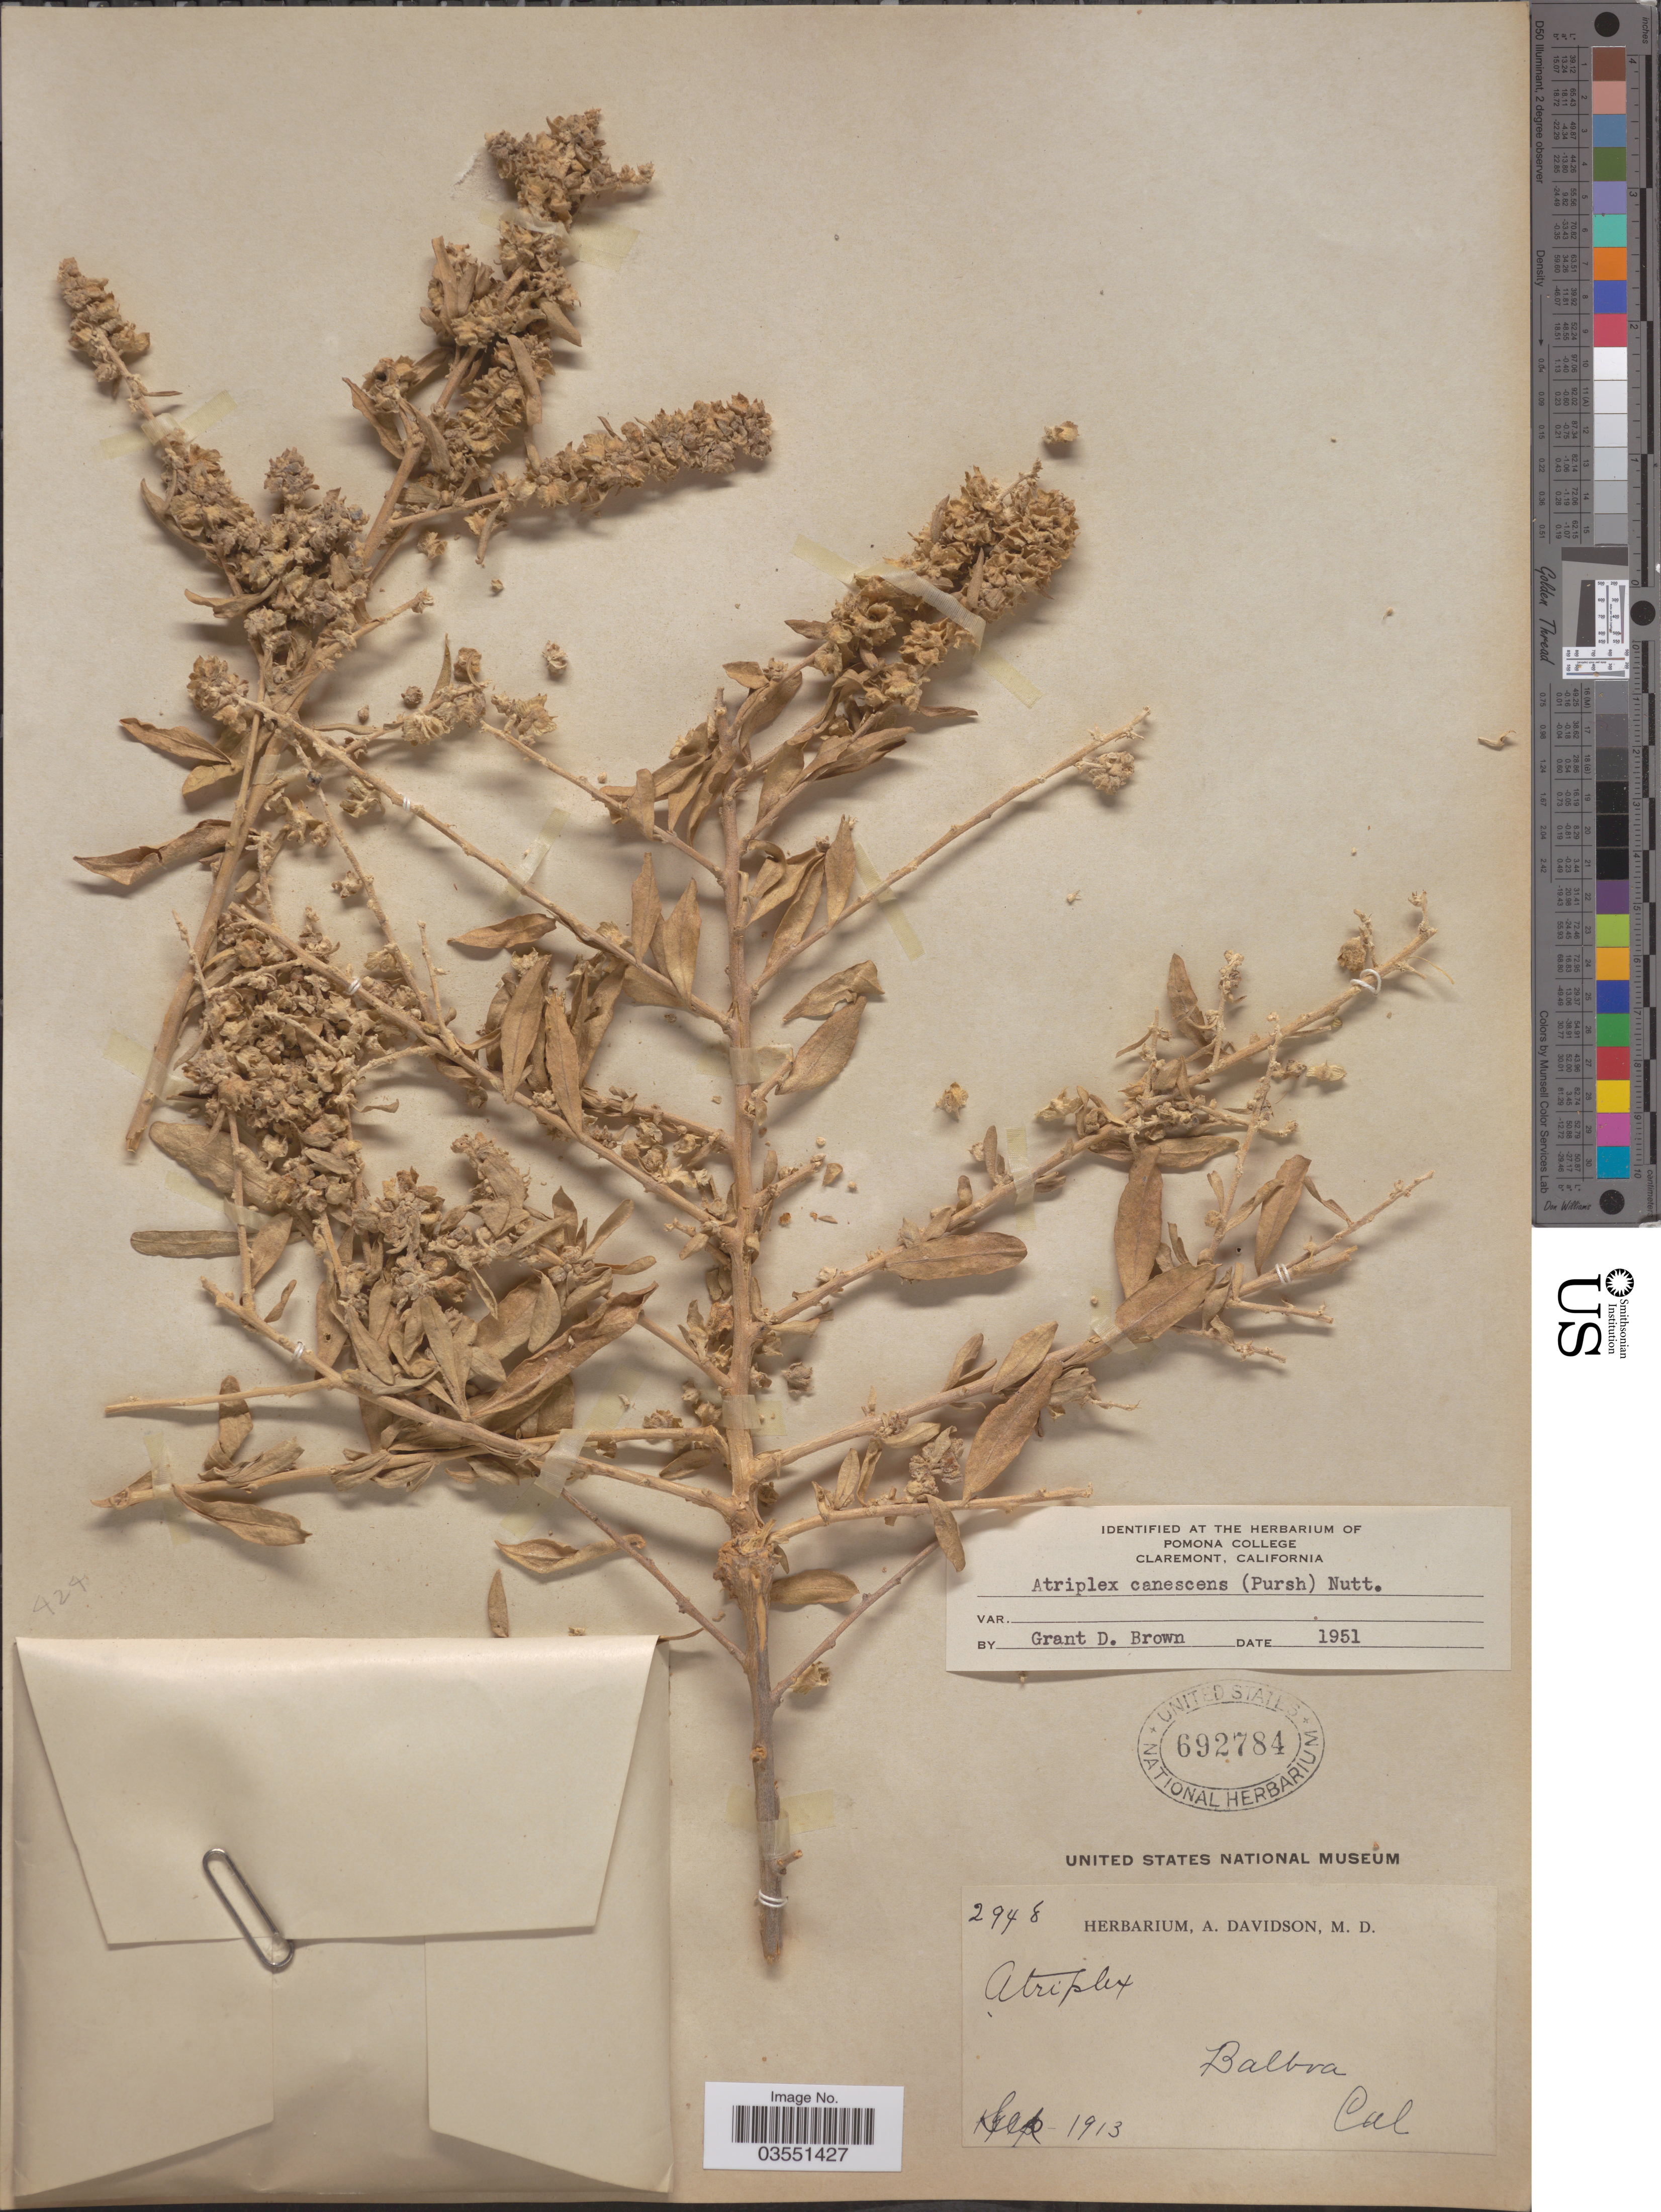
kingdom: Plantae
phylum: Tracheophyta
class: Magnoliopsida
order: Caryophyllales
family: Amaranthaceae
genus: Atriplex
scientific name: Atriplex canescens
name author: (Pursh) Nutt.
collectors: ex herb. A. Davidson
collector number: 2948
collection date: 1913-09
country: United States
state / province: California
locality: Balboa.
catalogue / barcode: US 692784